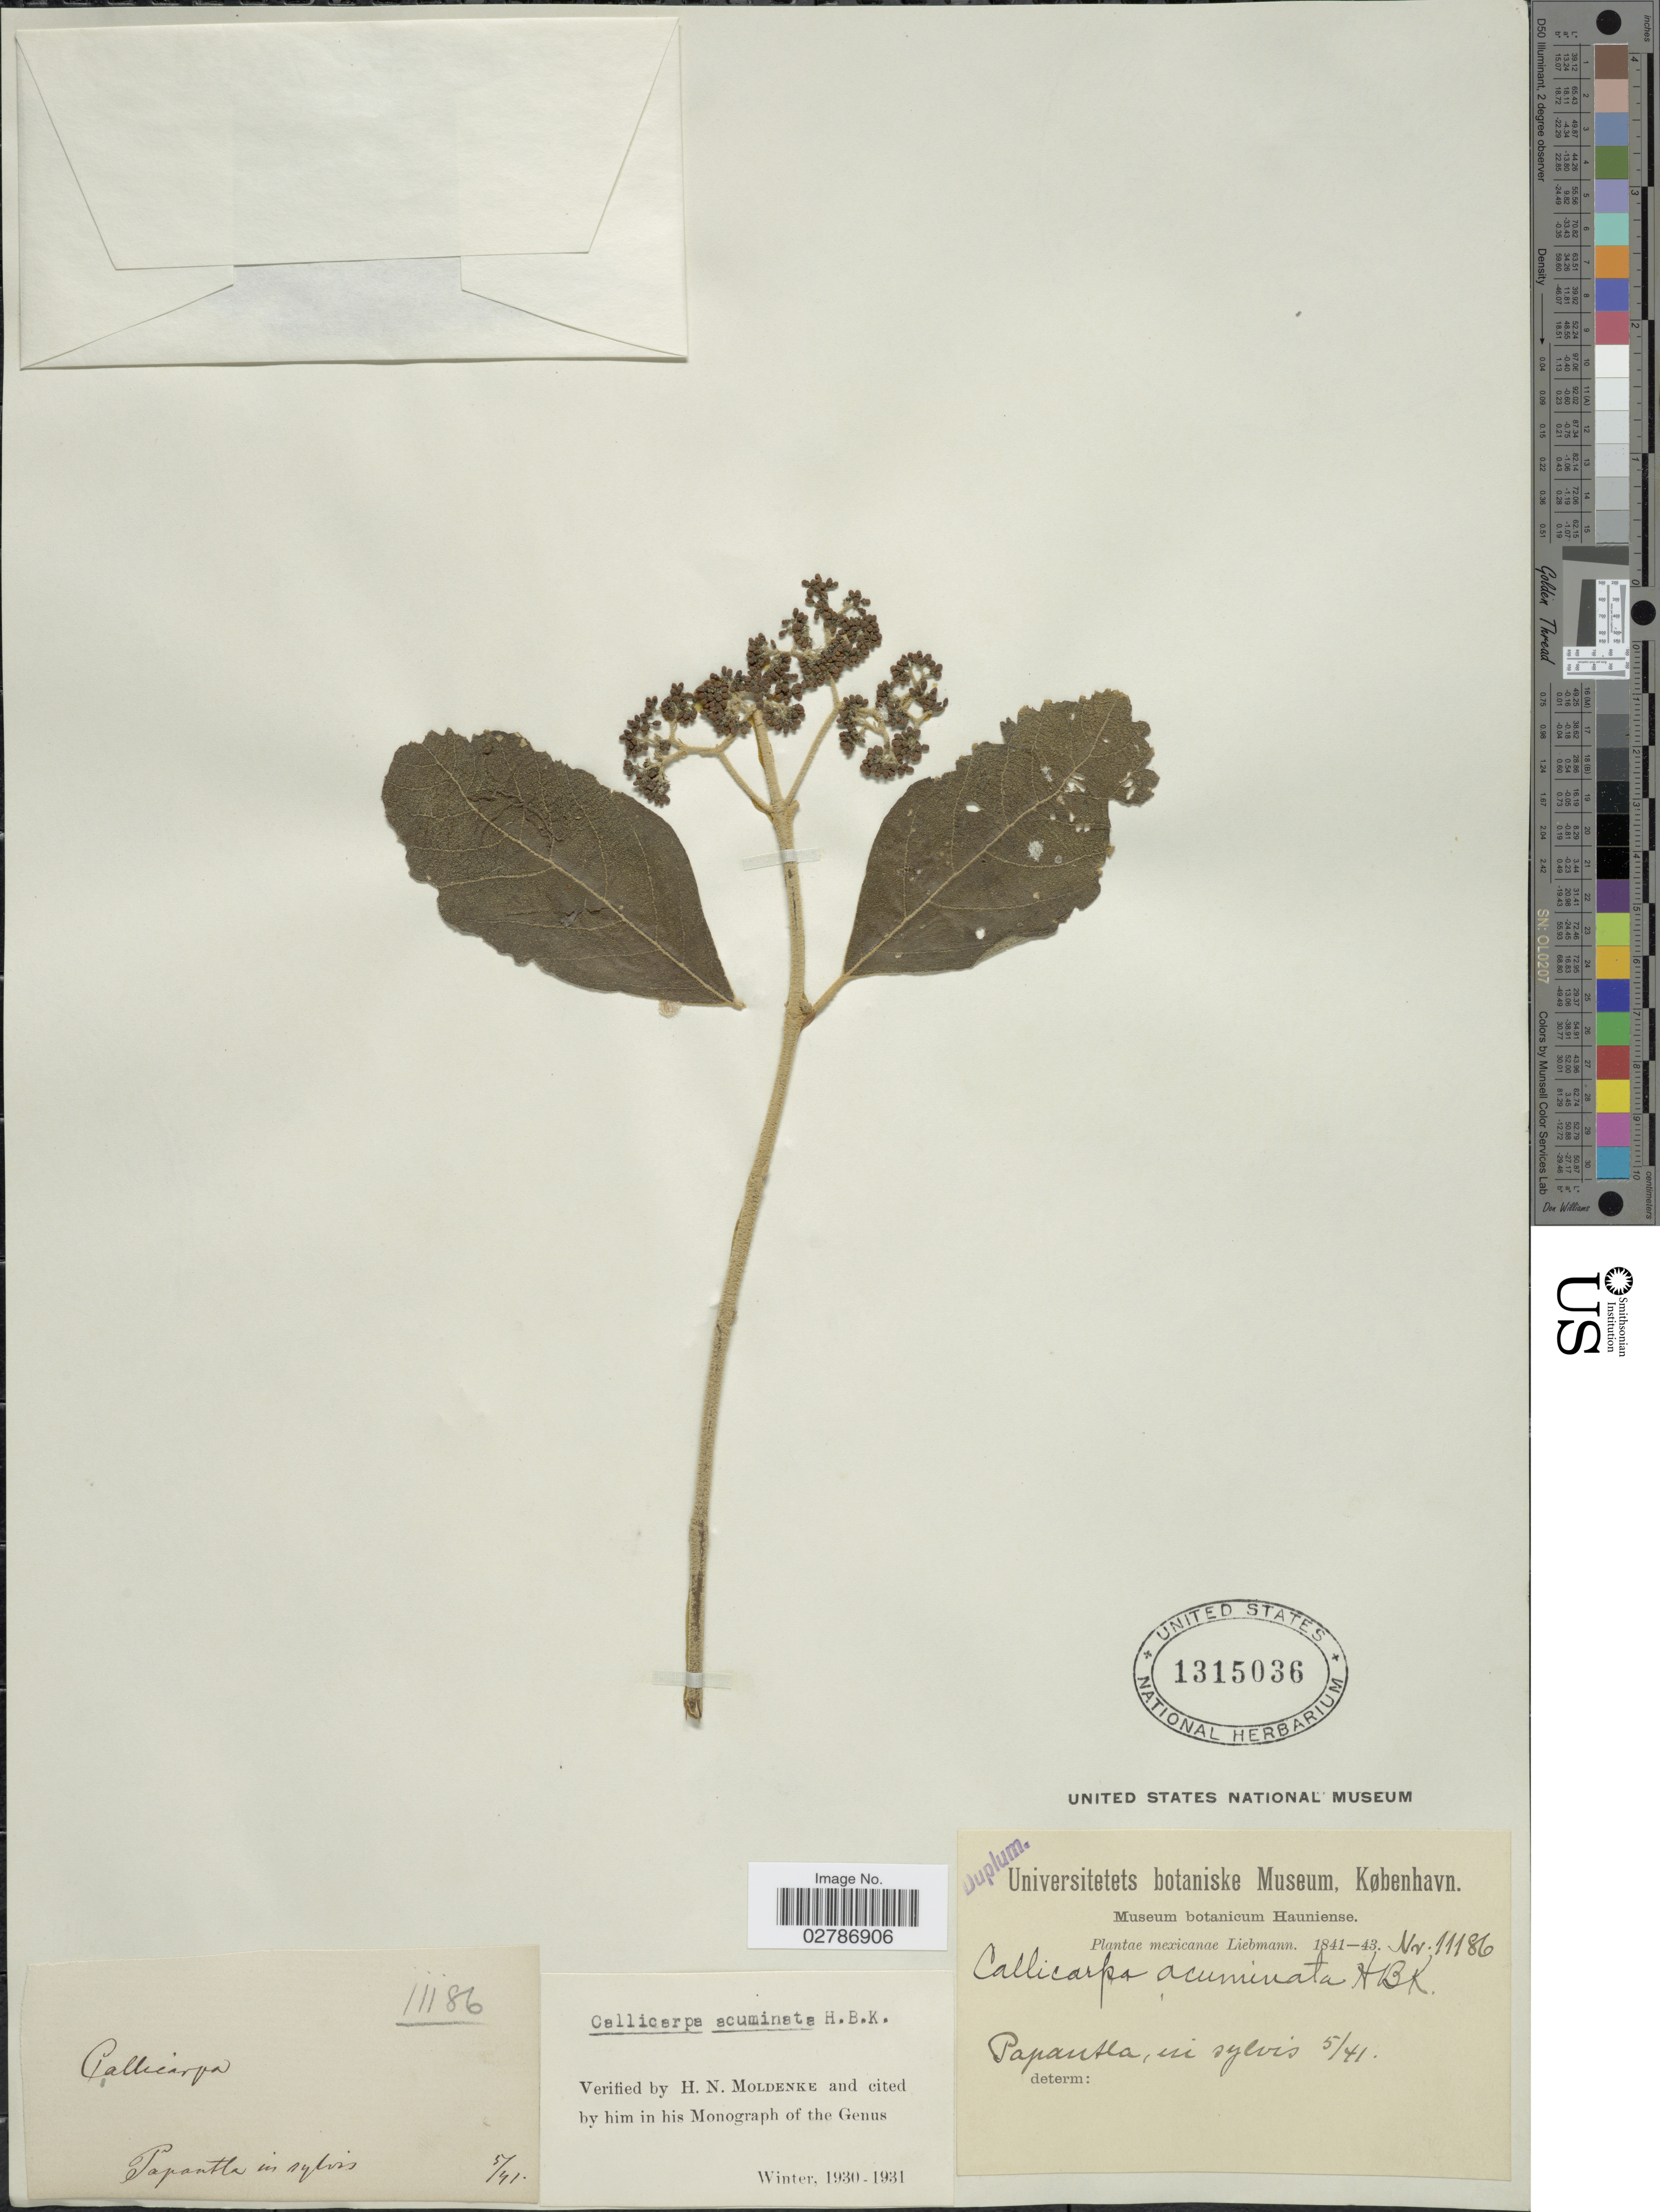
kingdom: Plantae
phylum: Tracheophyta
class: Magnoliopsida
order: Lamiales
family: Lamiaceae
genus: Callicarpa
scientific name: Callicarpa acuminata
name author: Kunth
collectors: Liebmann, --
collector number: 11186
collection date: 1841-05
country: Mexico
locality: Papantla, in sylvis.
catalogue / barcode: US 1315036